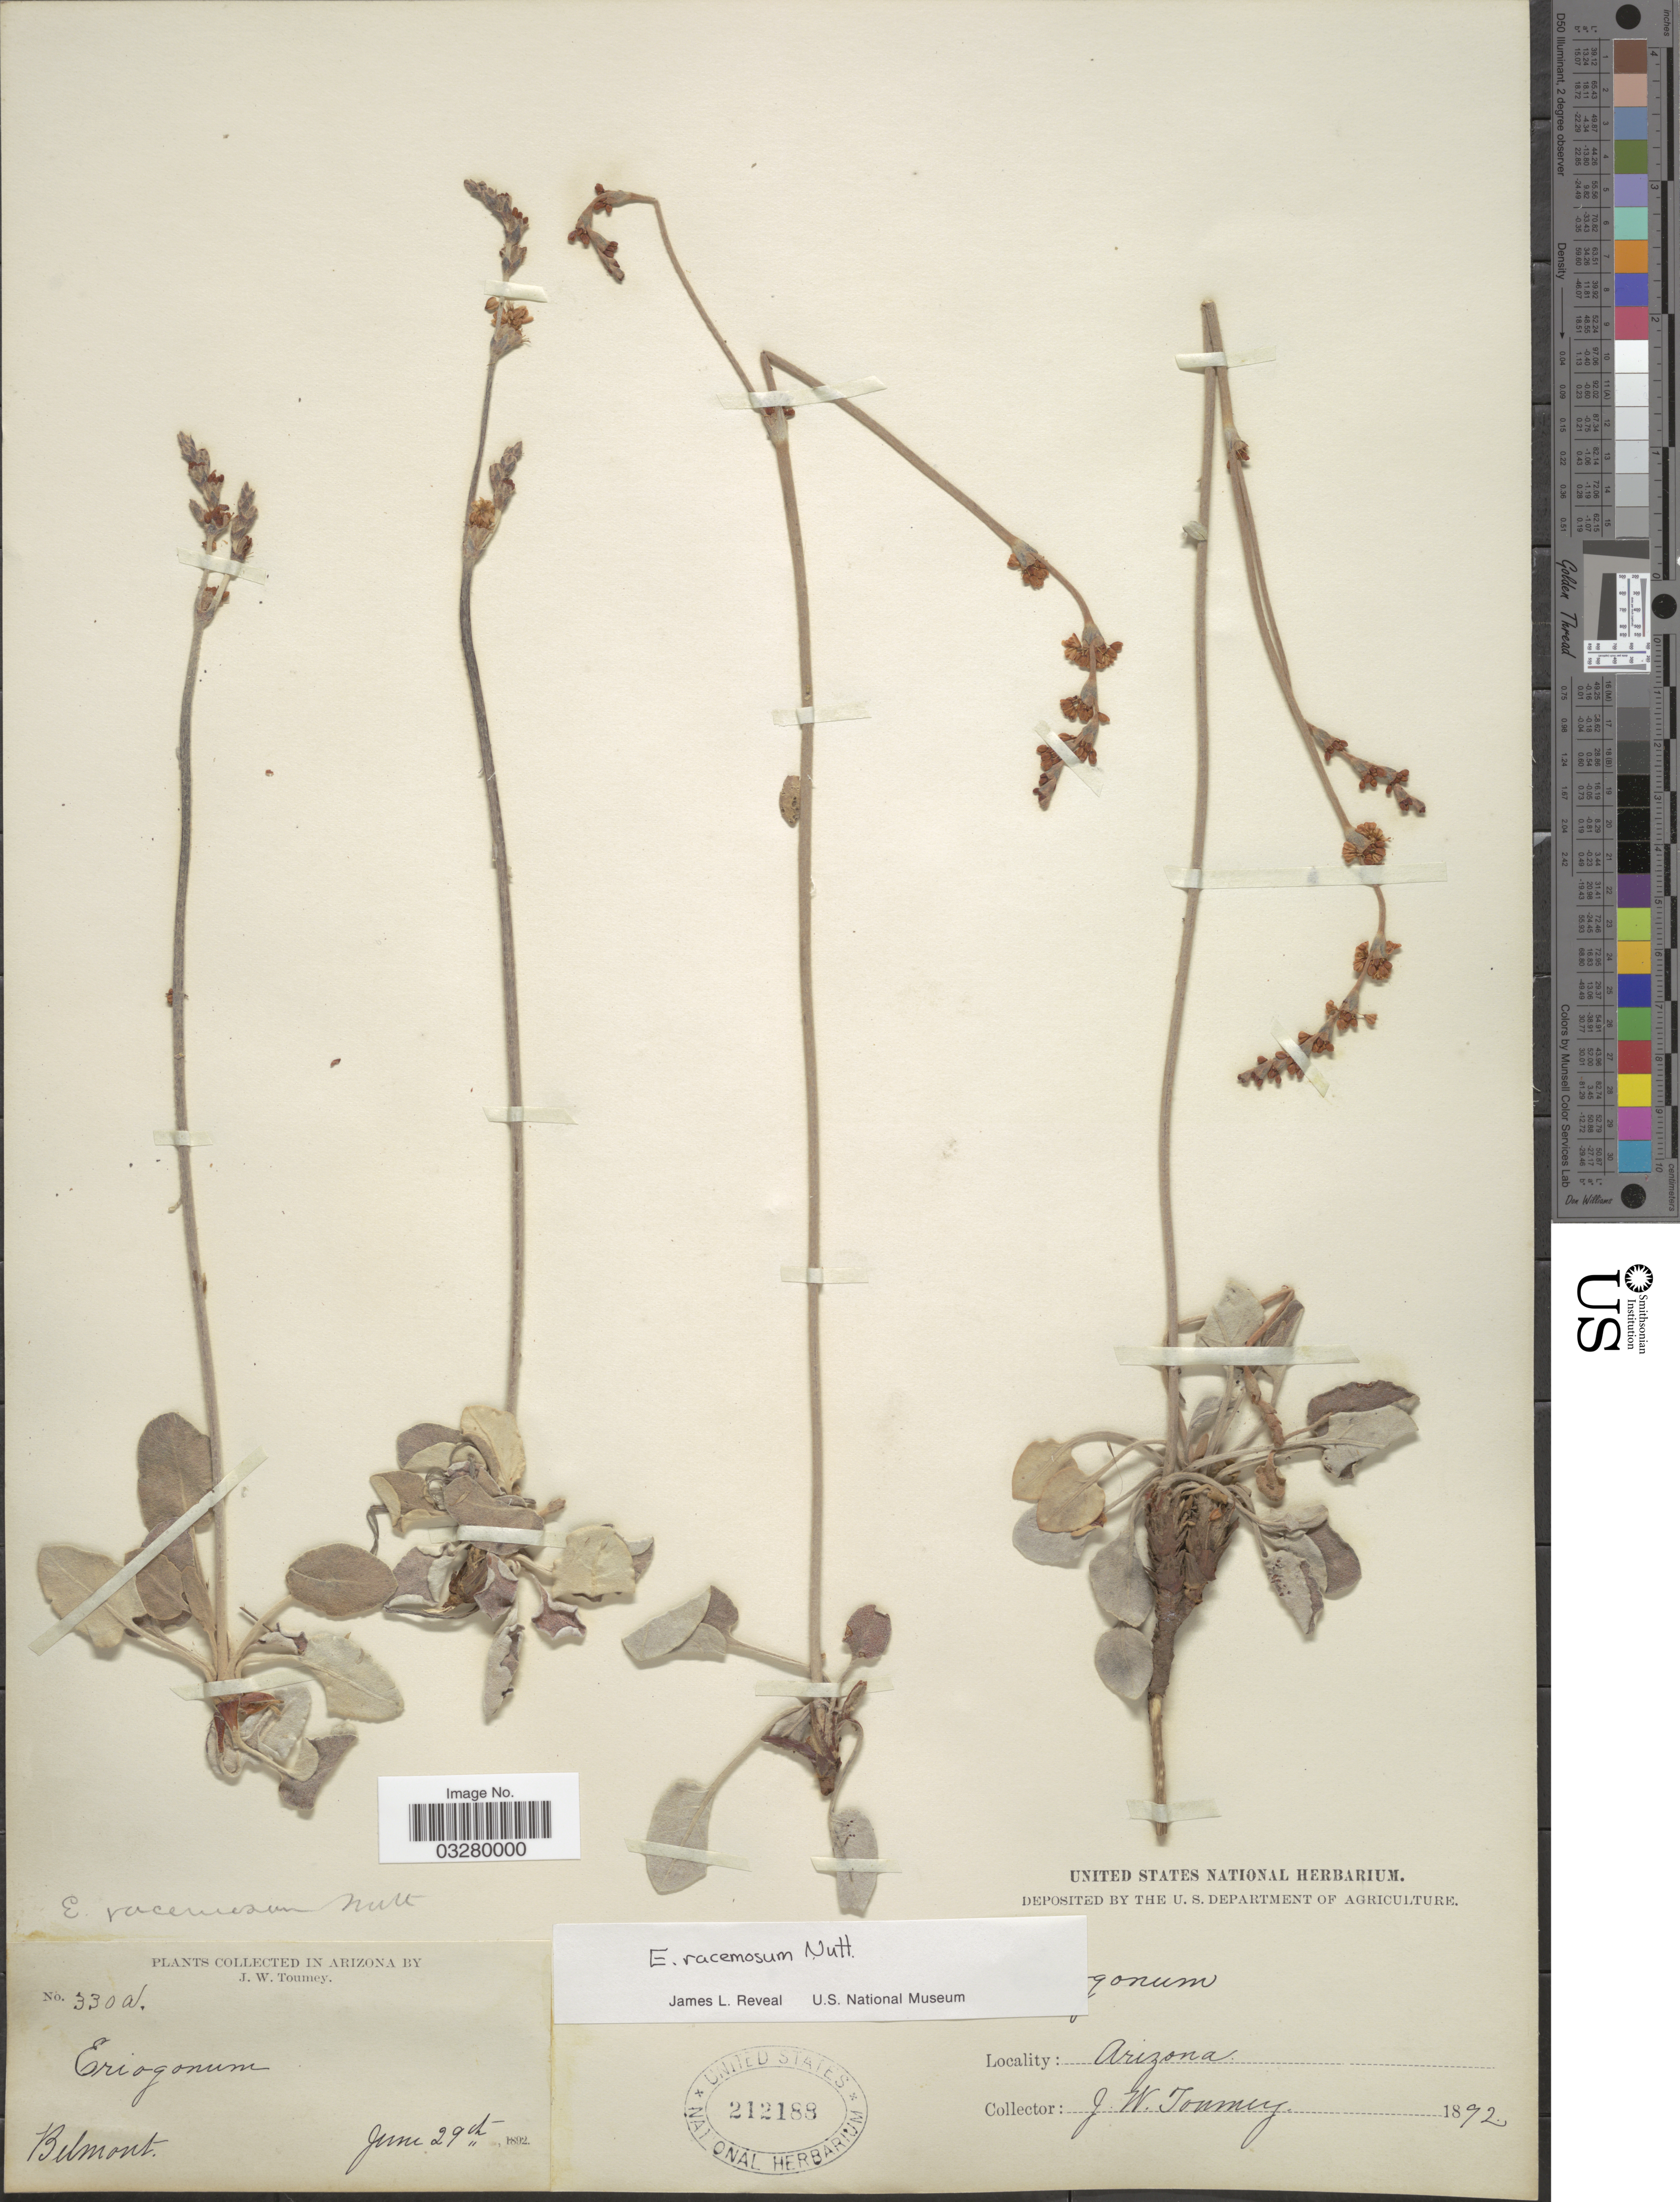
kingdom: Plantae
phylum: Tracheophyta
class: Magnoliopsida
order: Caryophyllales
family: Polygonaceae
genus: Eriogonum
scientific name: Eriogonum racemosum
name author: Nutt.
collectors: J. W. Toumey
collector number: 330a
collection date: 1892-06-29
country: United States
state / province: Arizona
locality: Belmont.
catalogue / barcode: US 212188